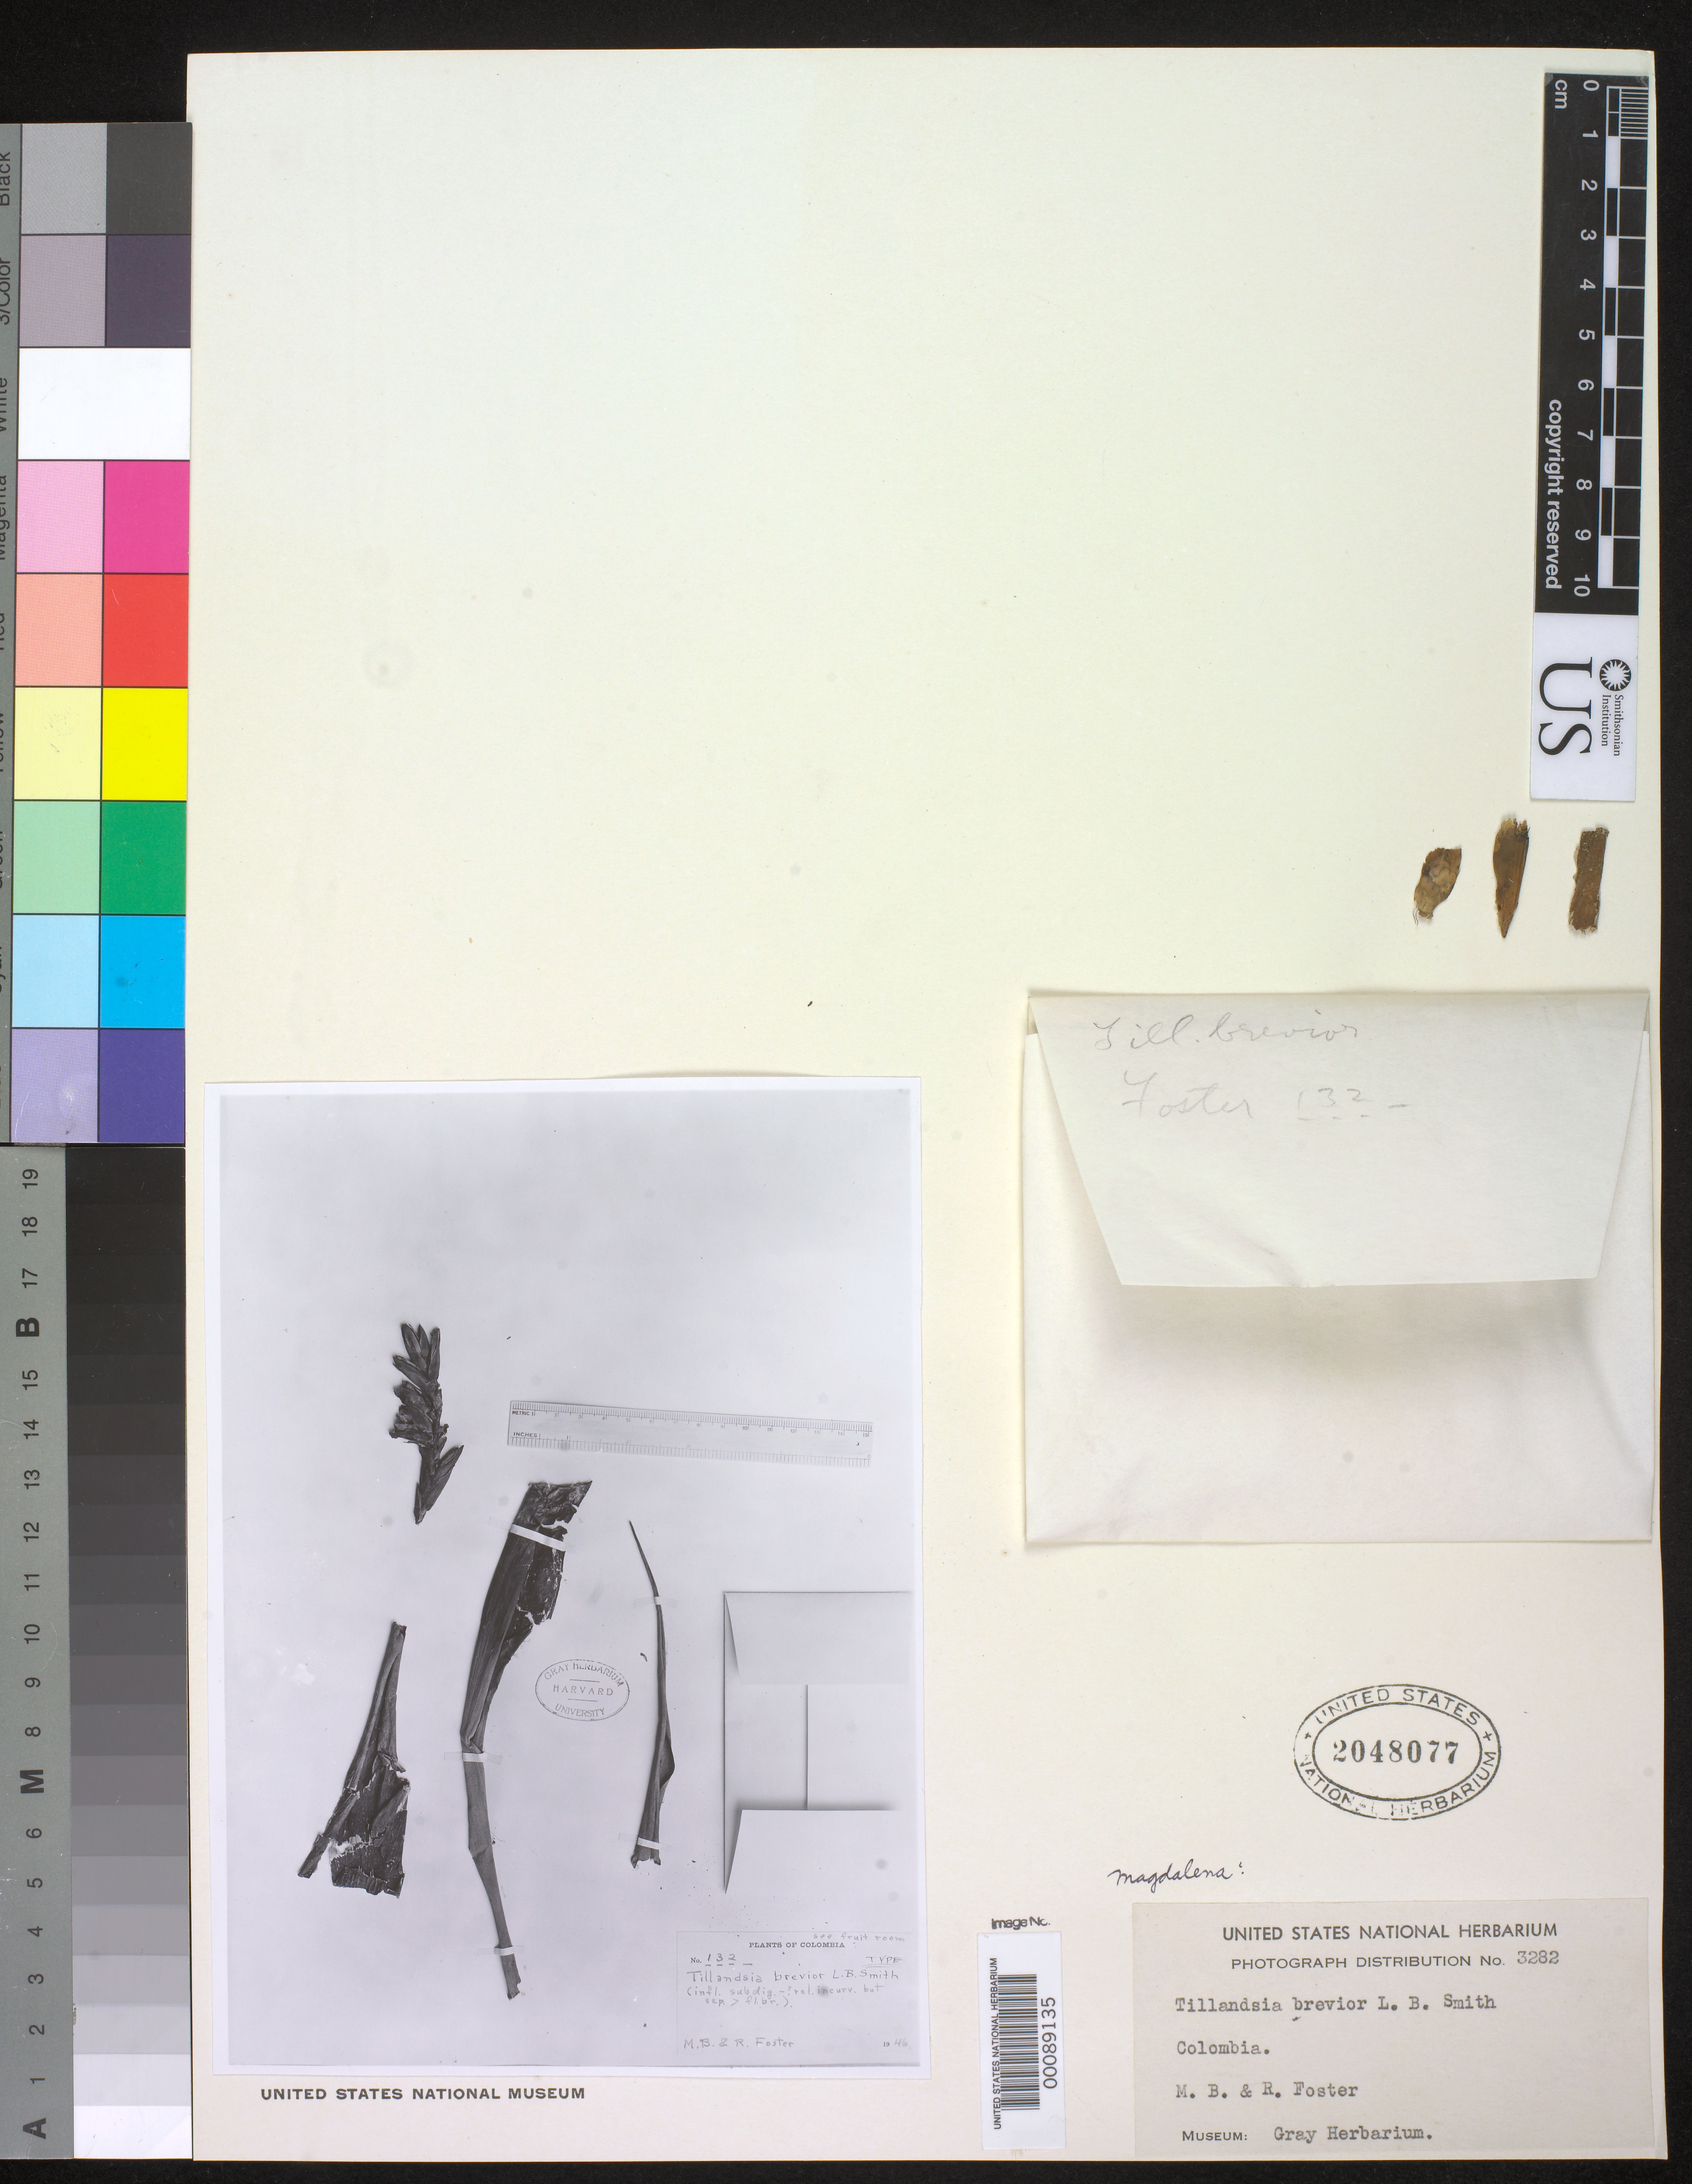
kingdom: Plantae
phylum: Tracheophyta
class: Liliopsida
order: Poales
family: Bromeliaceae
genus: Tillandsia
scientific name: Tillandsia brevior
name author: L.B. Sm.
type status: Type Fragment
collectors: M. B. Foster & R. C. Foster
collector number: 132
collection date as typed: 1946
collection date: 1946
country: Colombia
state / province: Magdalena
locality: Vicinity of Santa Marta.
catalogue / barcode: US 2048077